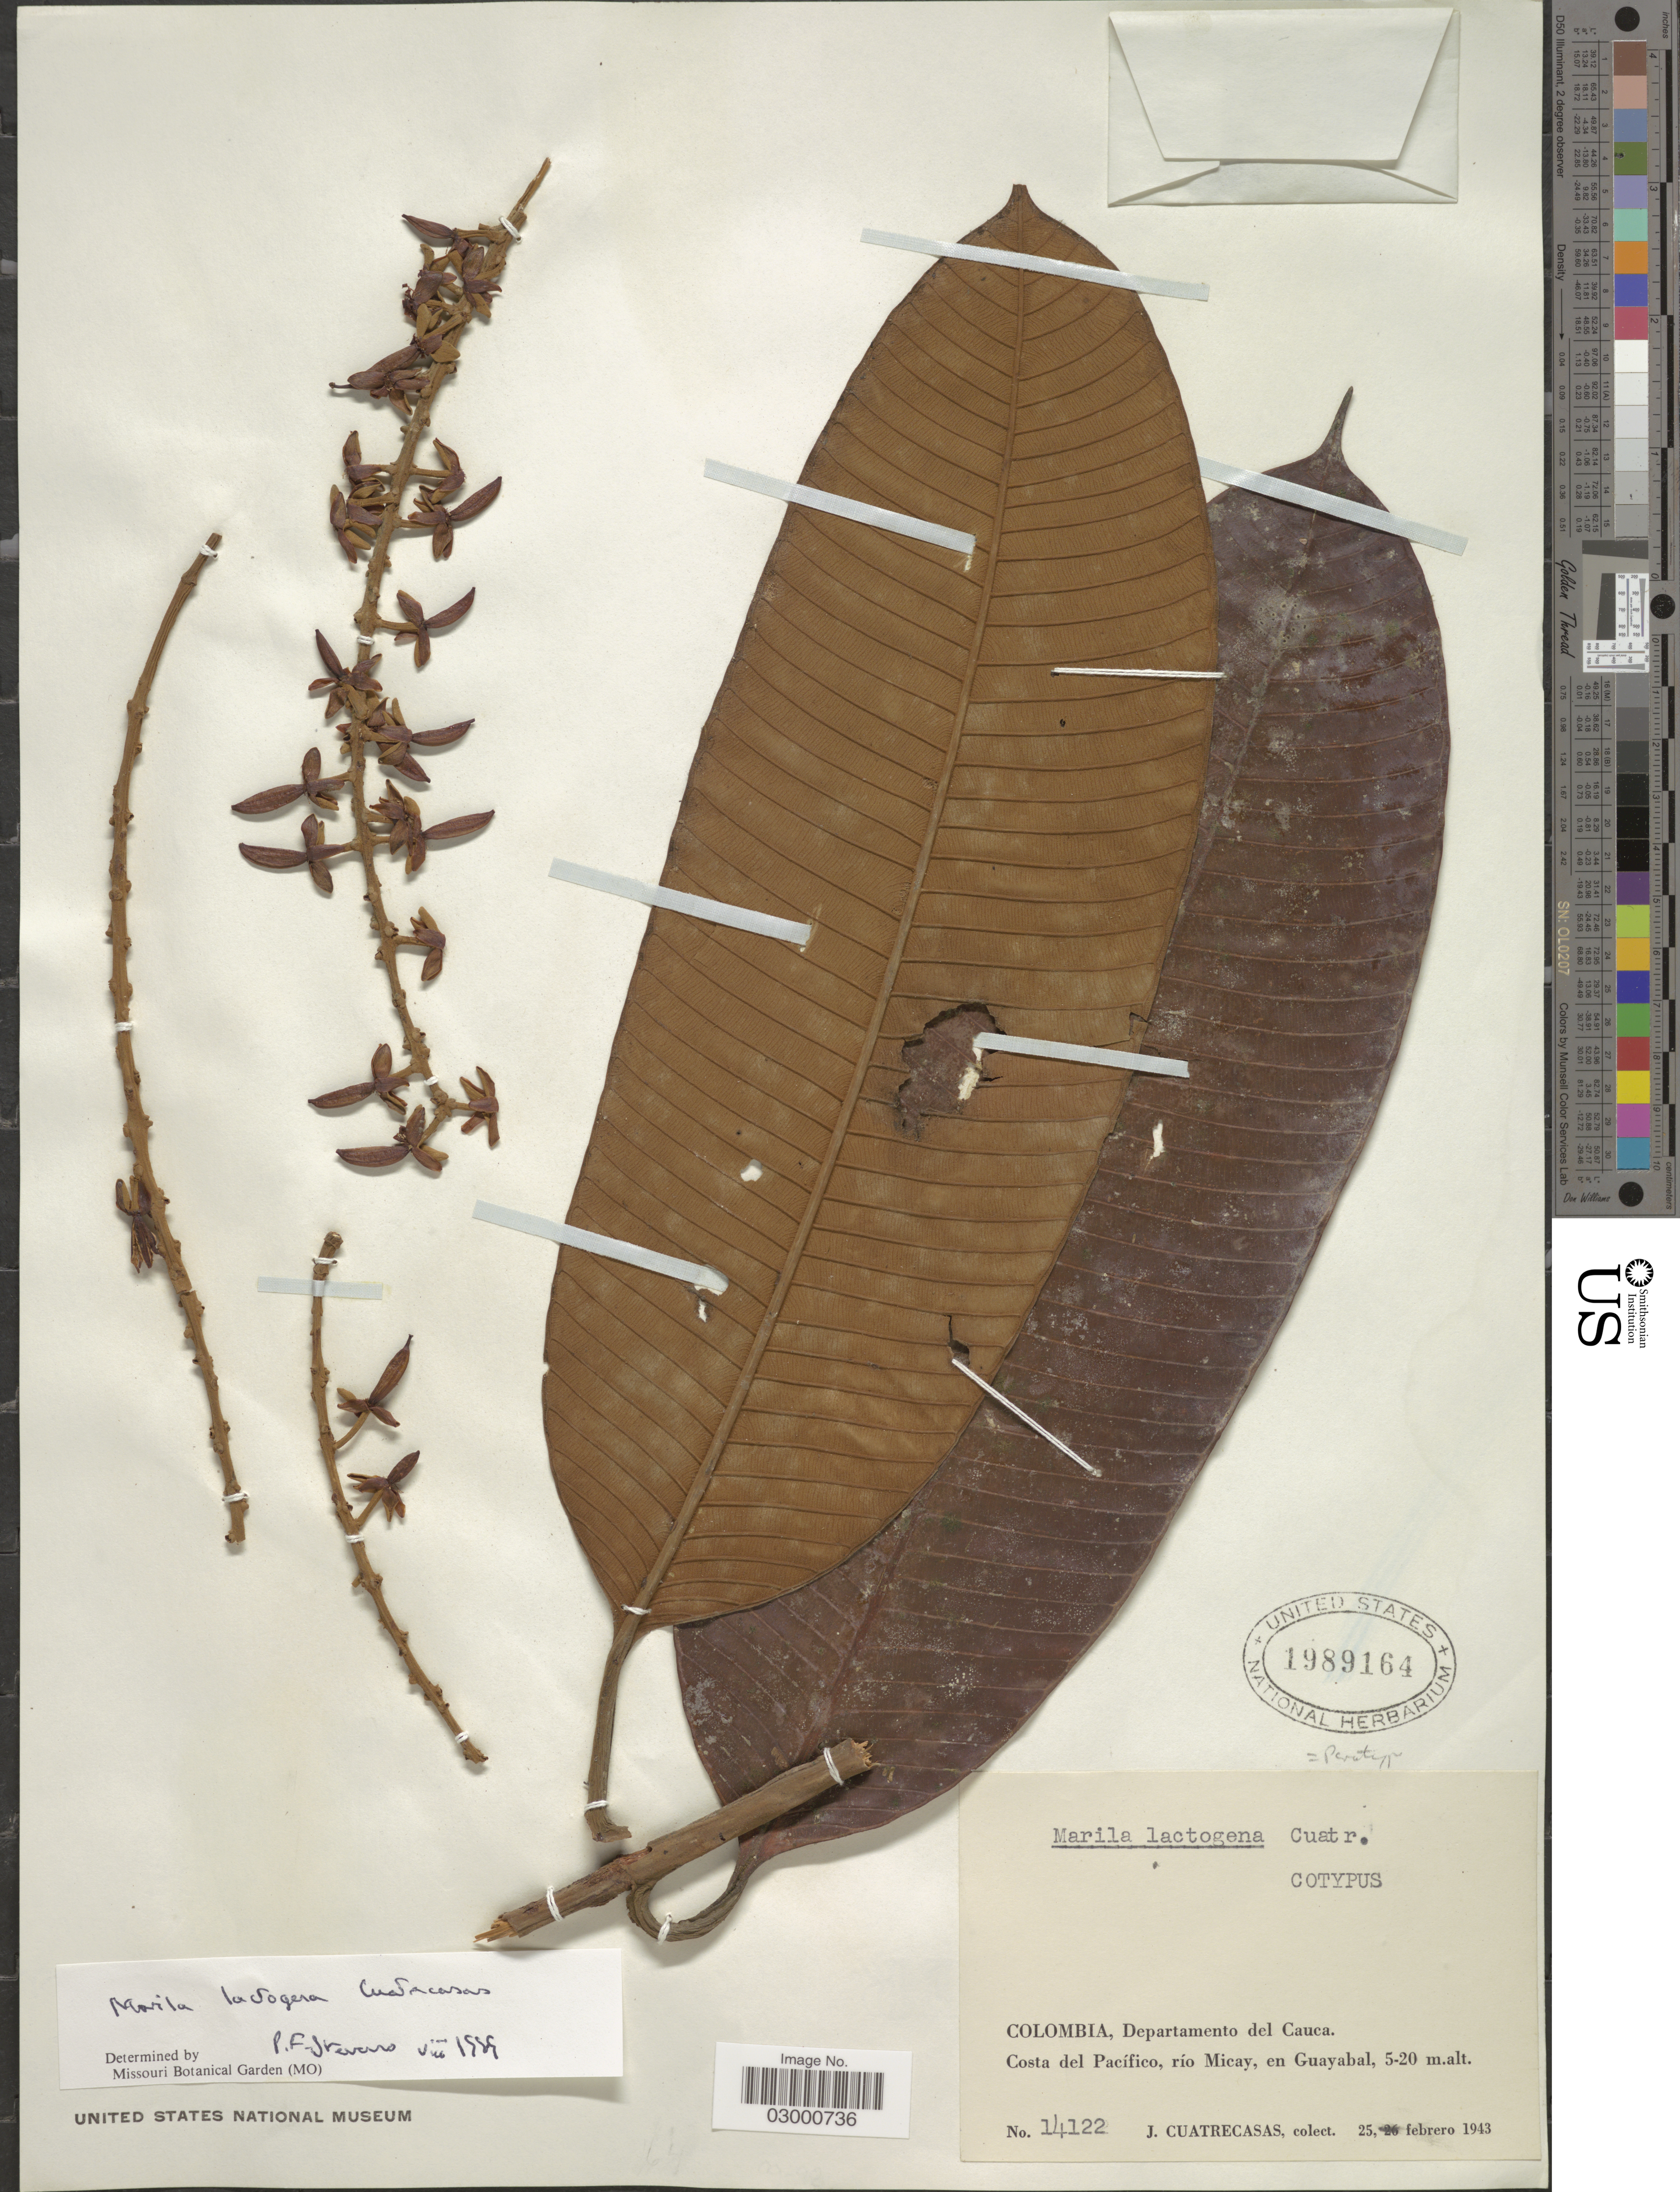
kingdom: Plantae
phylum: Tracheophyta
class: Magnoliopsida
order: Malpighiales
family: Calophyllaceae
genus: Marila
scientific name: Marila lactogena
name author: Cuatrec.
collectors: J. Cuatrecasas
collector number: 14122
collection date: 1943-02-25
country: Colombia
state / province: Cauca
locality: Departamento del Cauca. Costa del Pacífico, río Micay, en Guayabal.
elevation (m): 5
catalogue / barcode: US 1989164